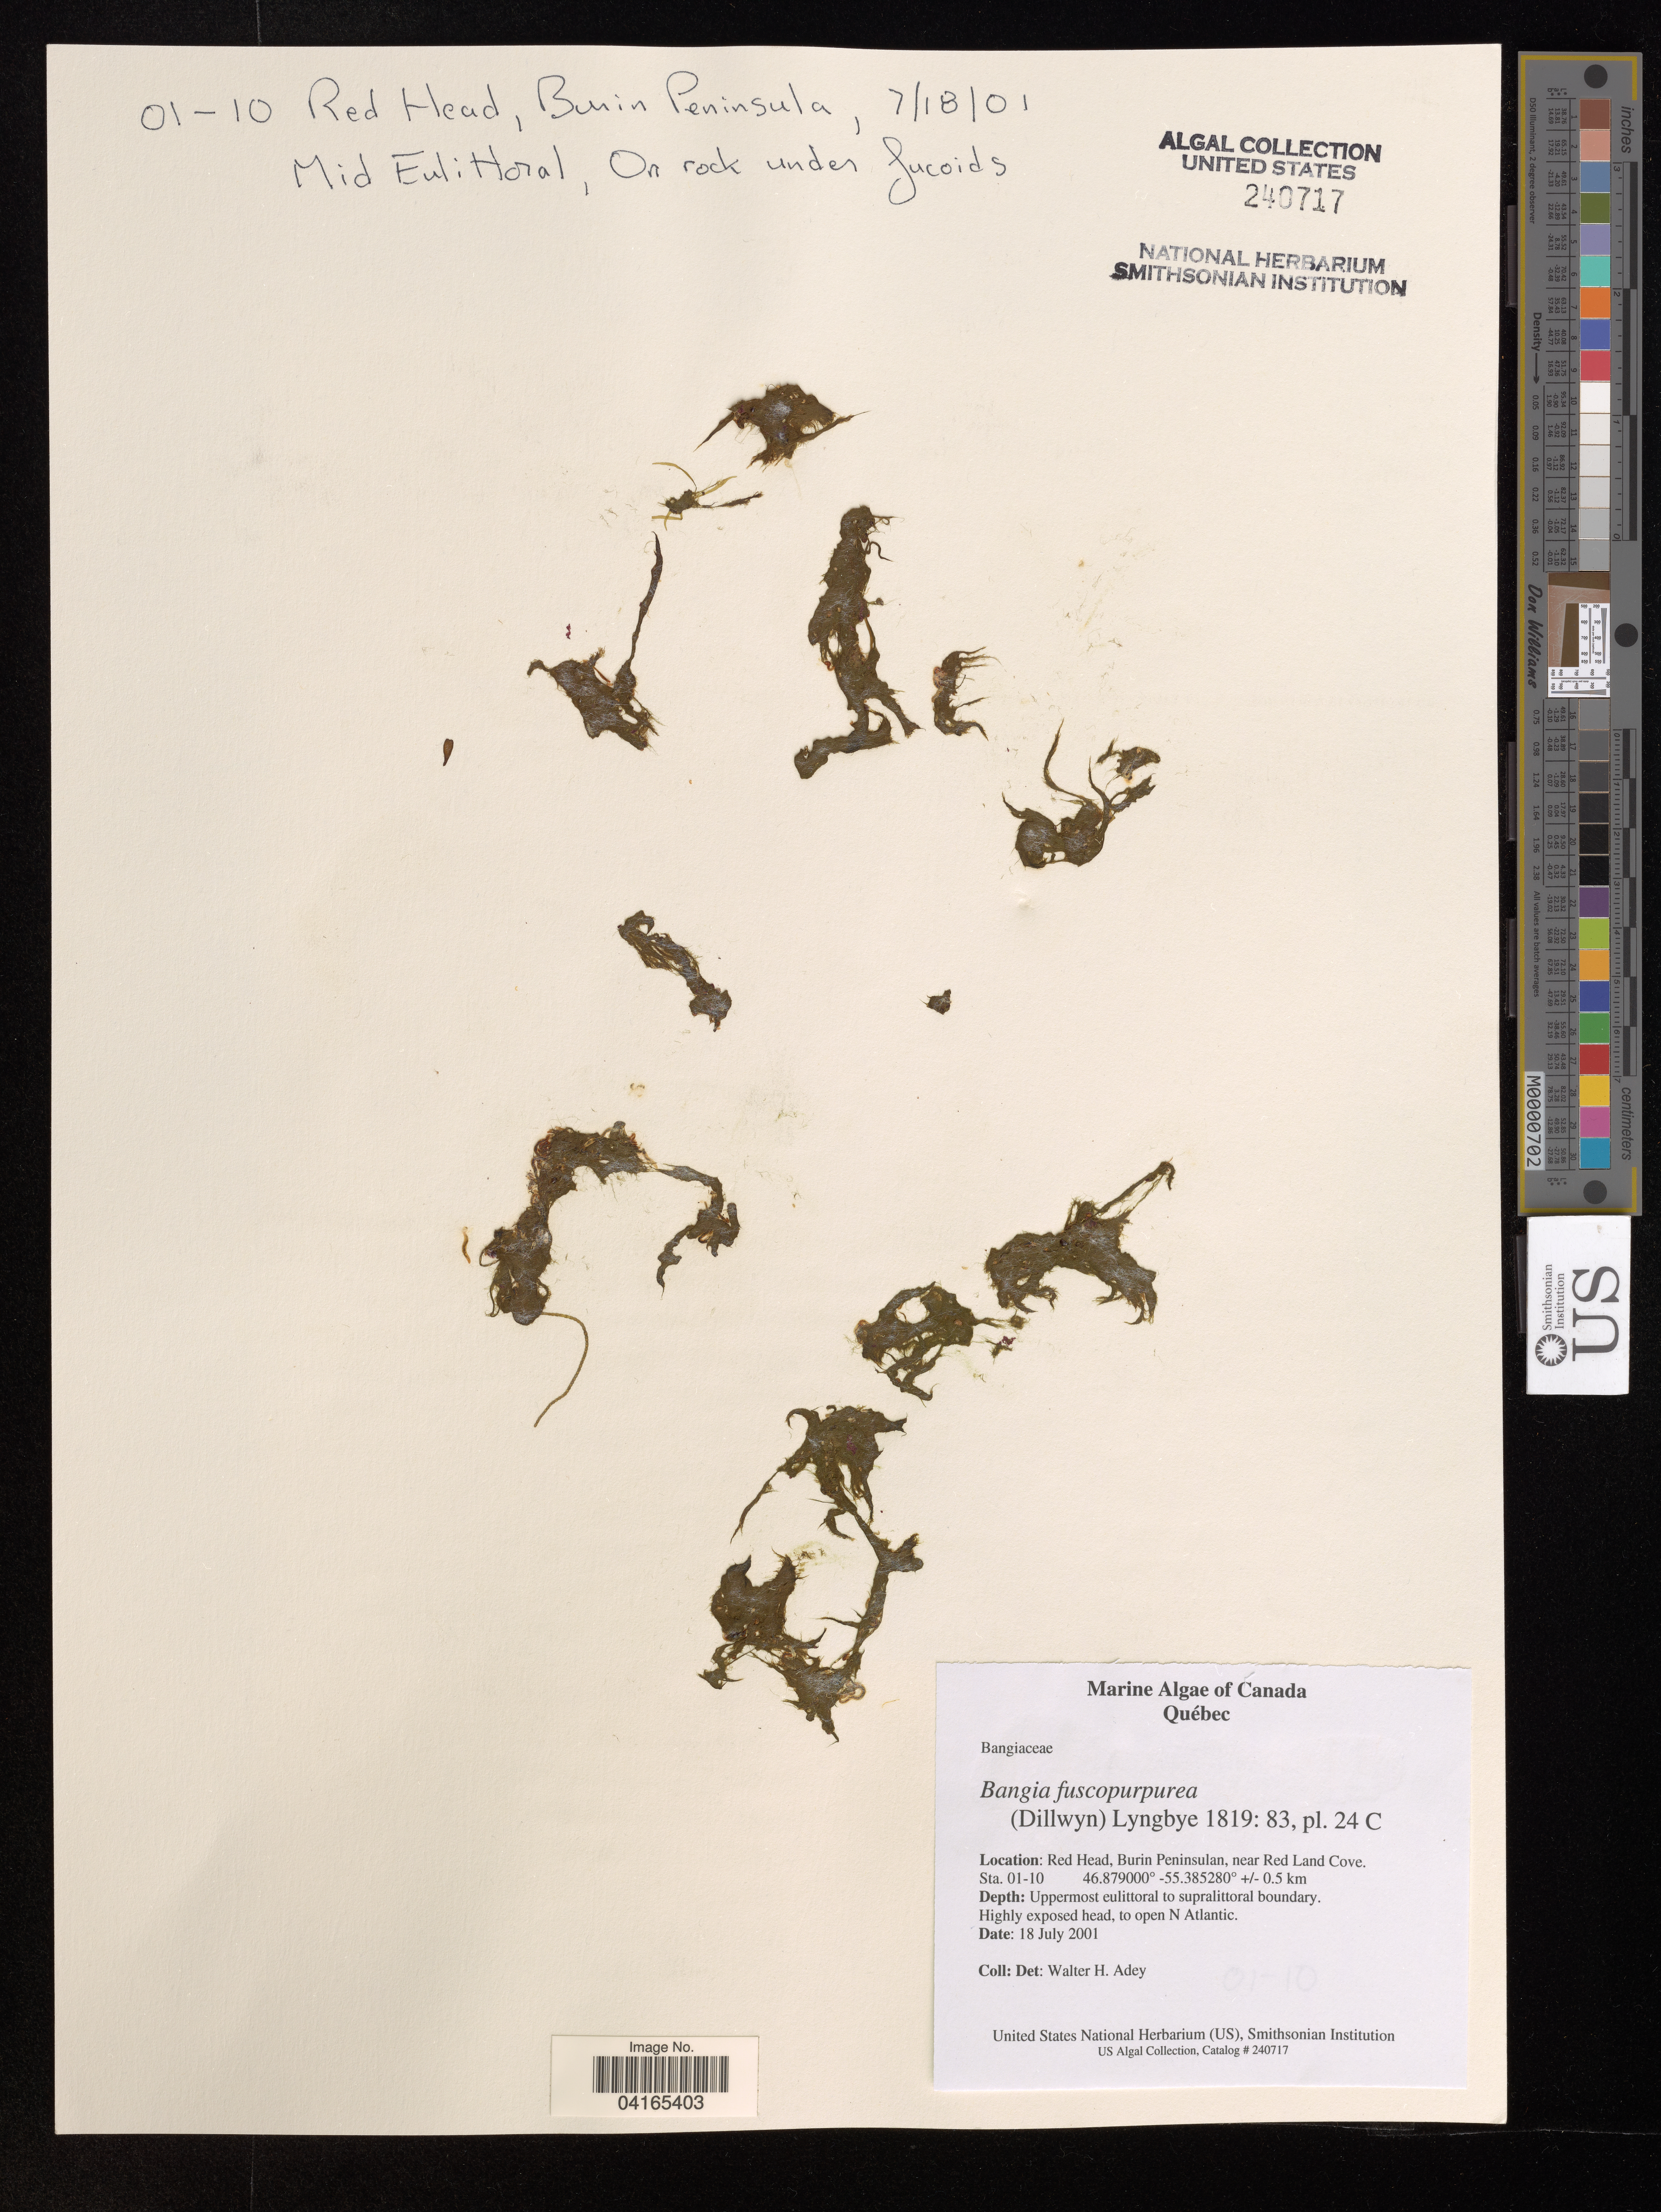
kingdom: Plantae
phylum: Chlorophyta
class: Ulvophyceae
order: Ulotrichales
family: Ulotrichaceae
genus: Spongomorpha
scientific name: Spongomorpha sp.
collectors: W. H. Adey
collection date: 2001-07-18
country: Canada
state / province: Newfoundland and Labrador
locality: Red Head, Burin Peninsula, near Red Land Cove. Sta. 01-10.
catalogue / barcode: US 240717